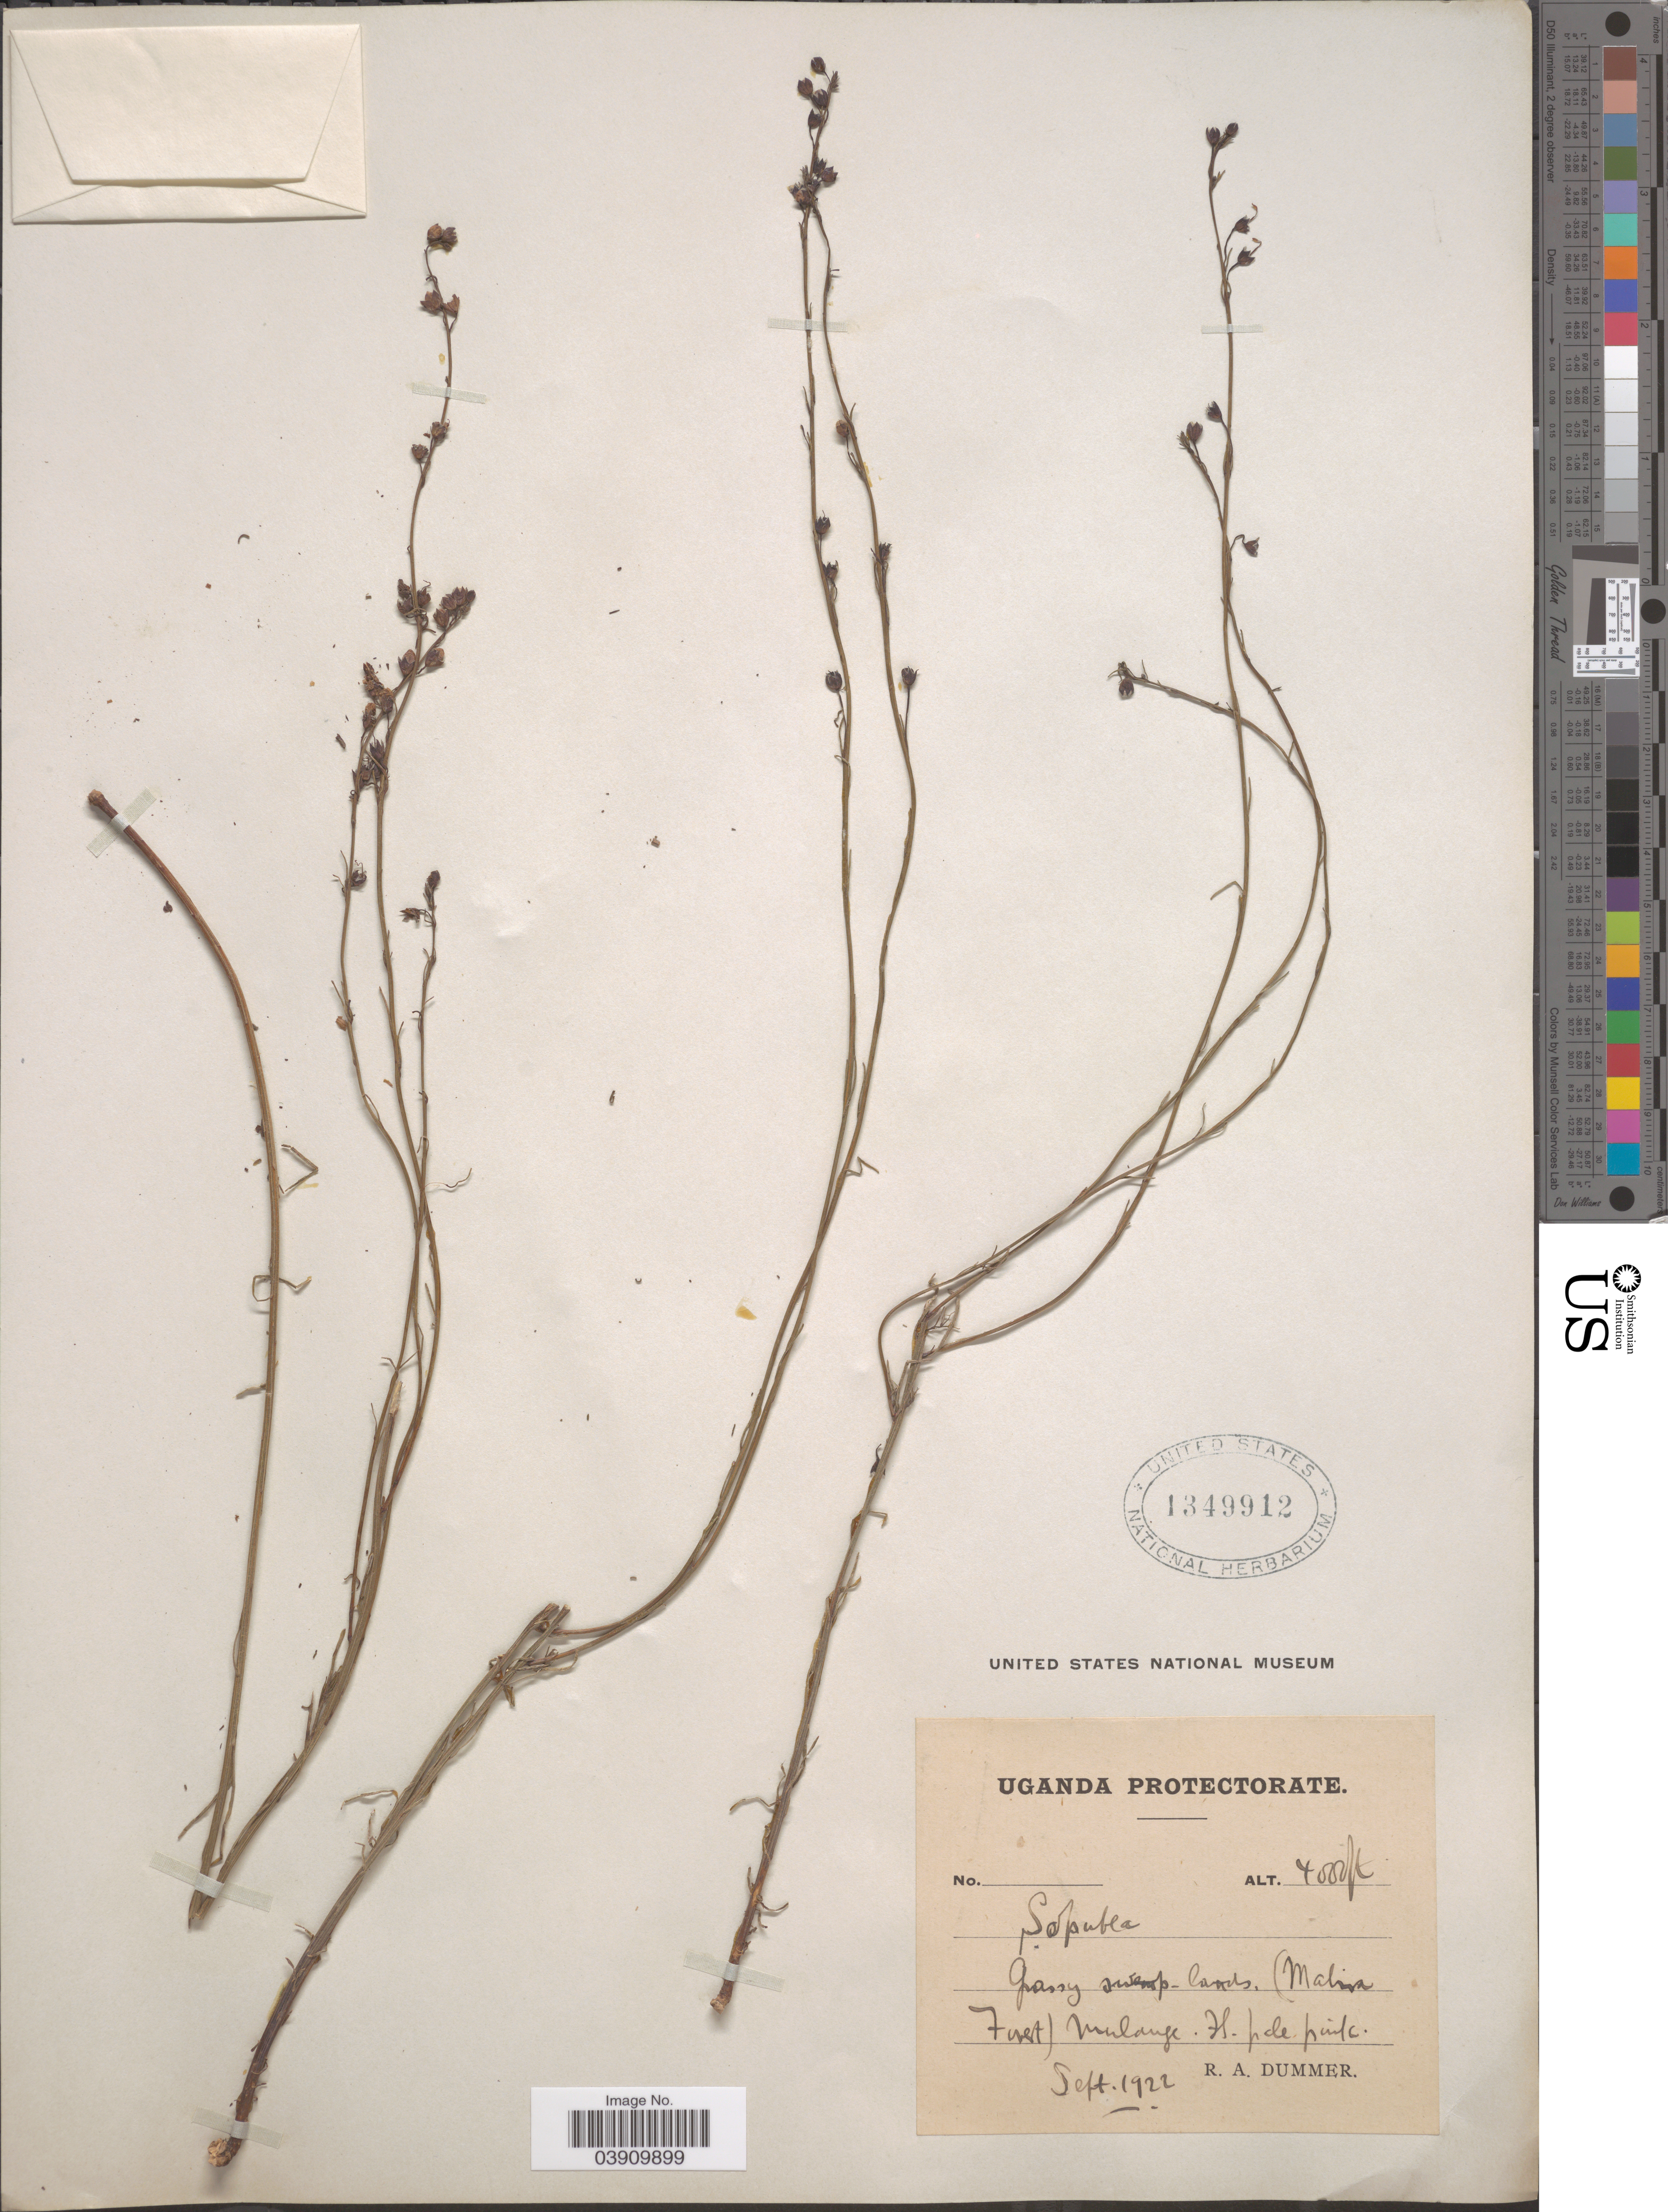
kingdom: Plantae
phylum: Tracheophyta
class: Magnoliopsida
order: Lamiales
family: Orobanchaceae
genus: Sopubia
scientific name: Sopubia sp.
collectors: R. Dümmer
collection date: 1922-09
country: Uganda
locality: Uganda Protectorate. (Mabira Forest) Mulange.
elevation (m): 1219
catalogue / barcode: US 1349912